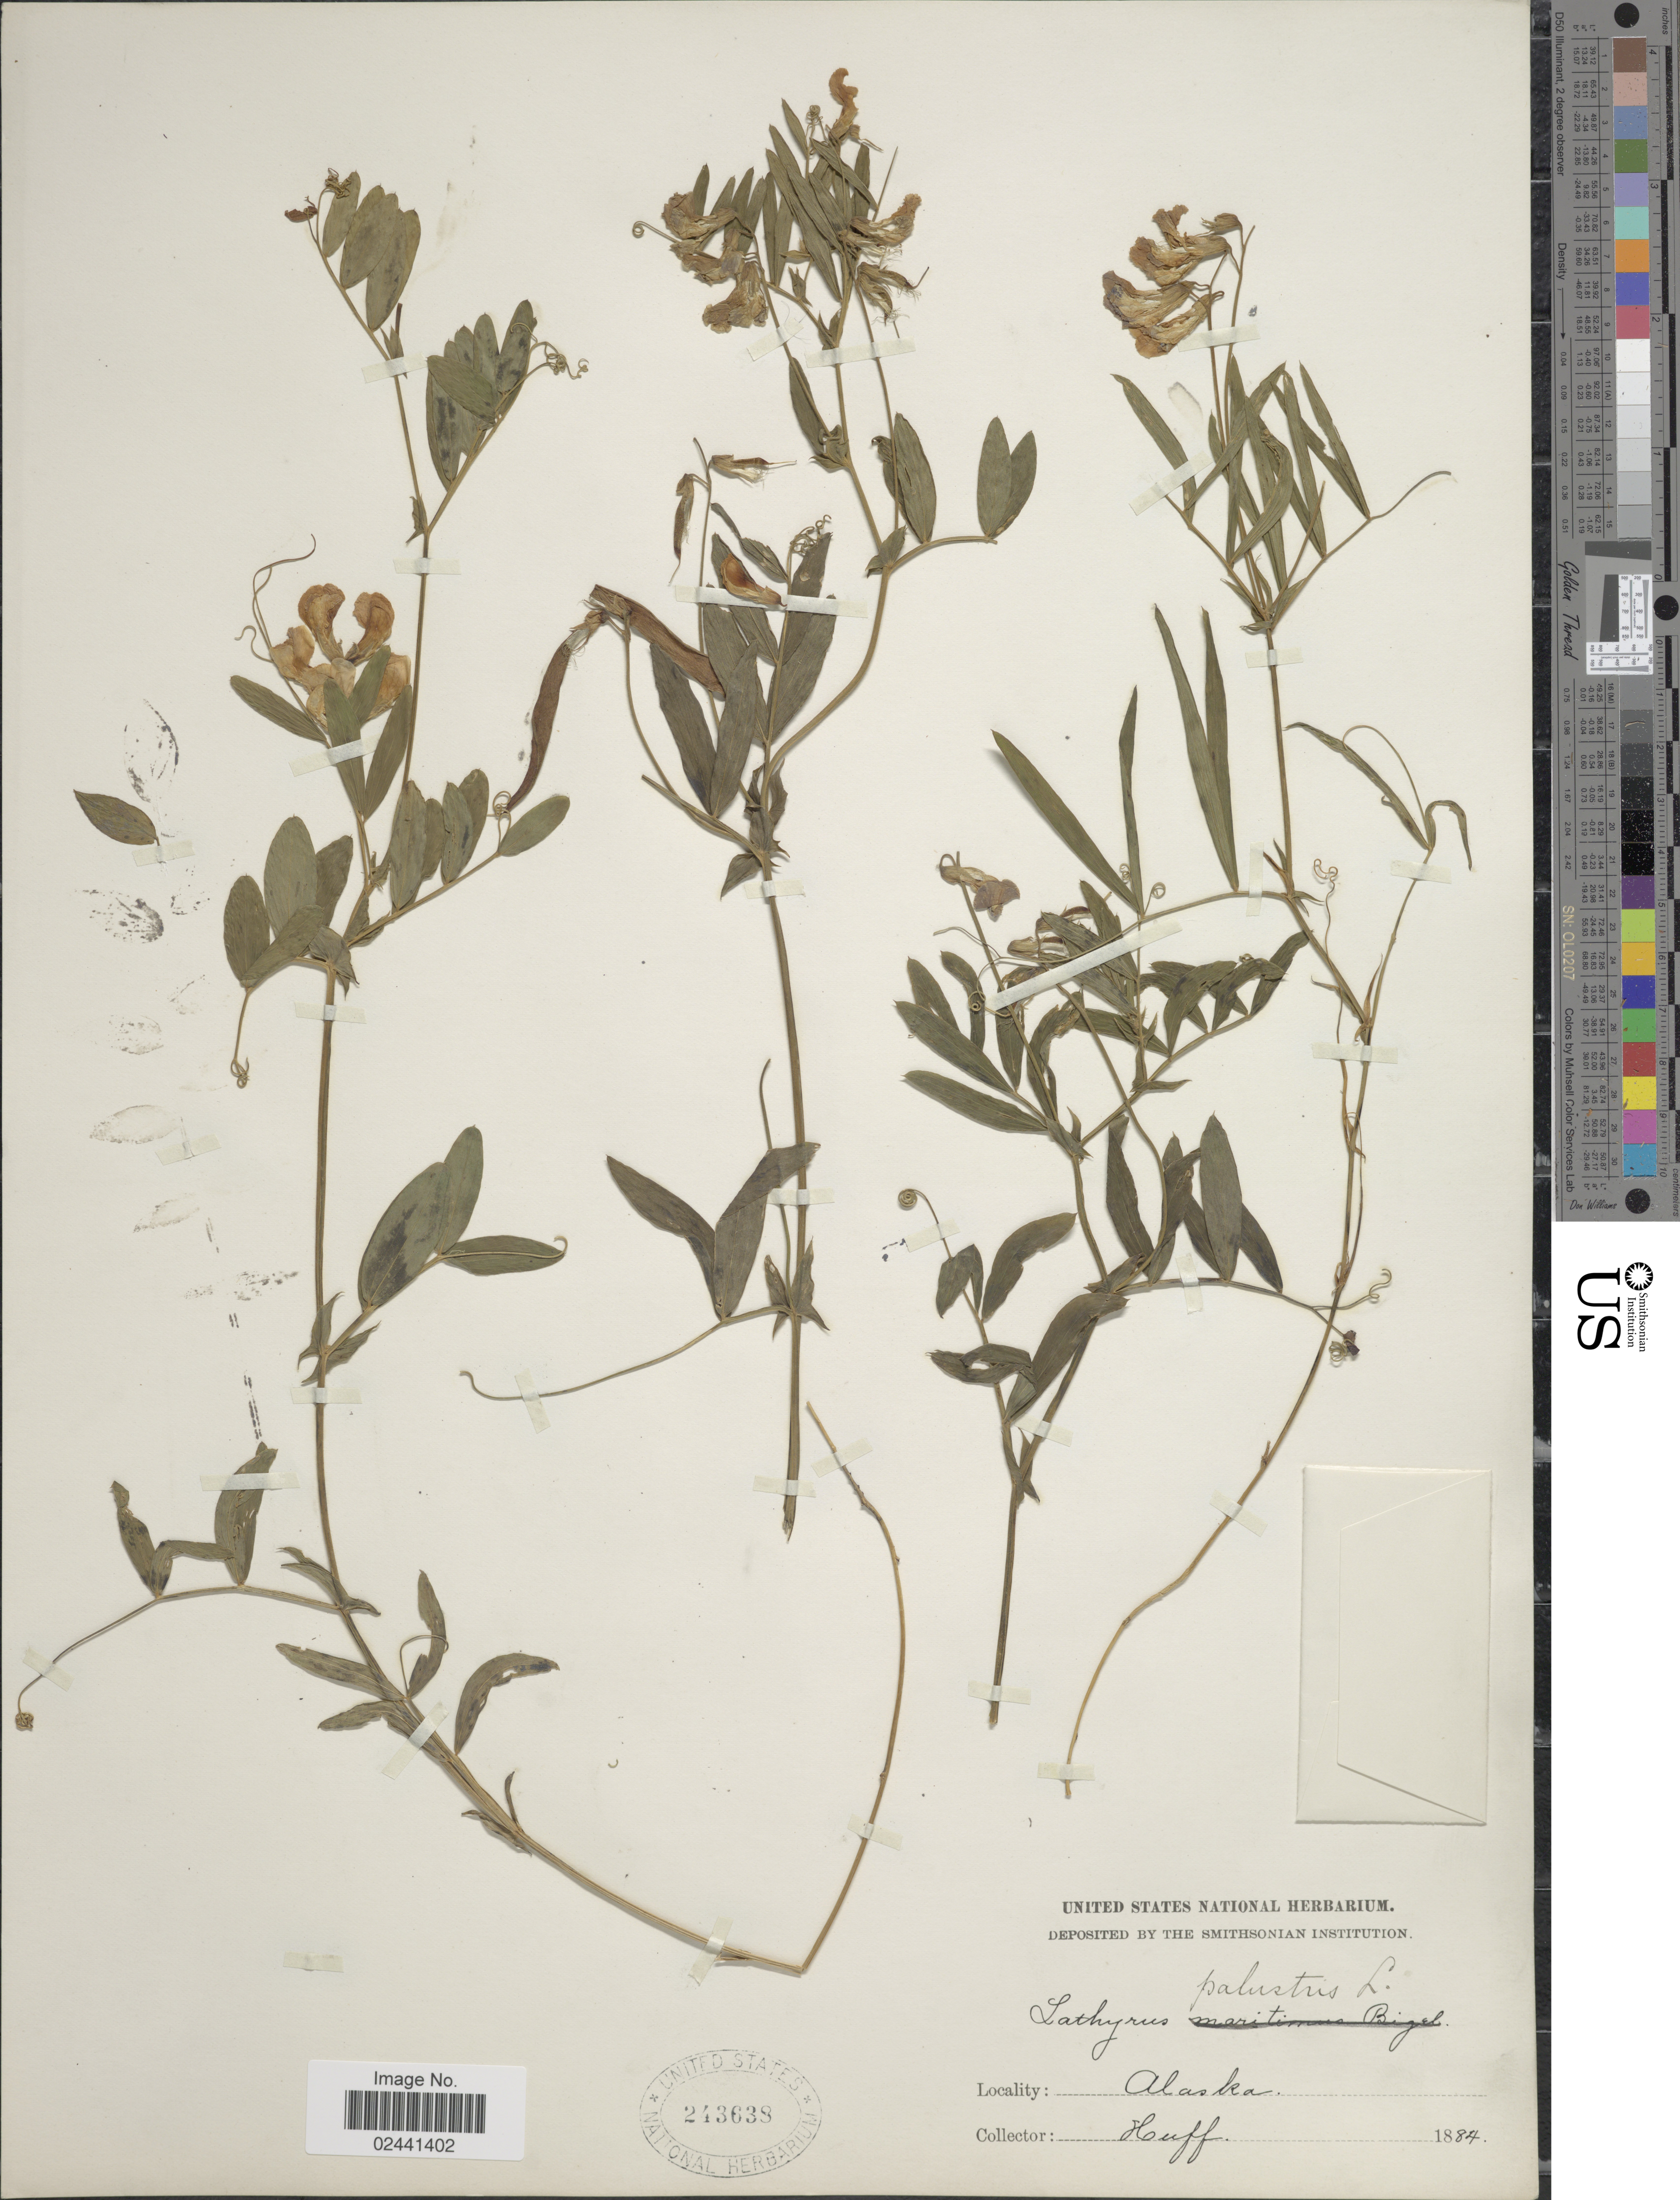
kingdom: Plantae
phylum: Tracheophyta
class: Magnoliopsida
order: Fabales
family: Fabaceae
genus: Lathyrus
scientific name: Lathyrus palustris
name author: L.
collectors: -. Huff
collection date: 1884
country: United States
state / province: Alaska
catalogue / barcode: US 243638